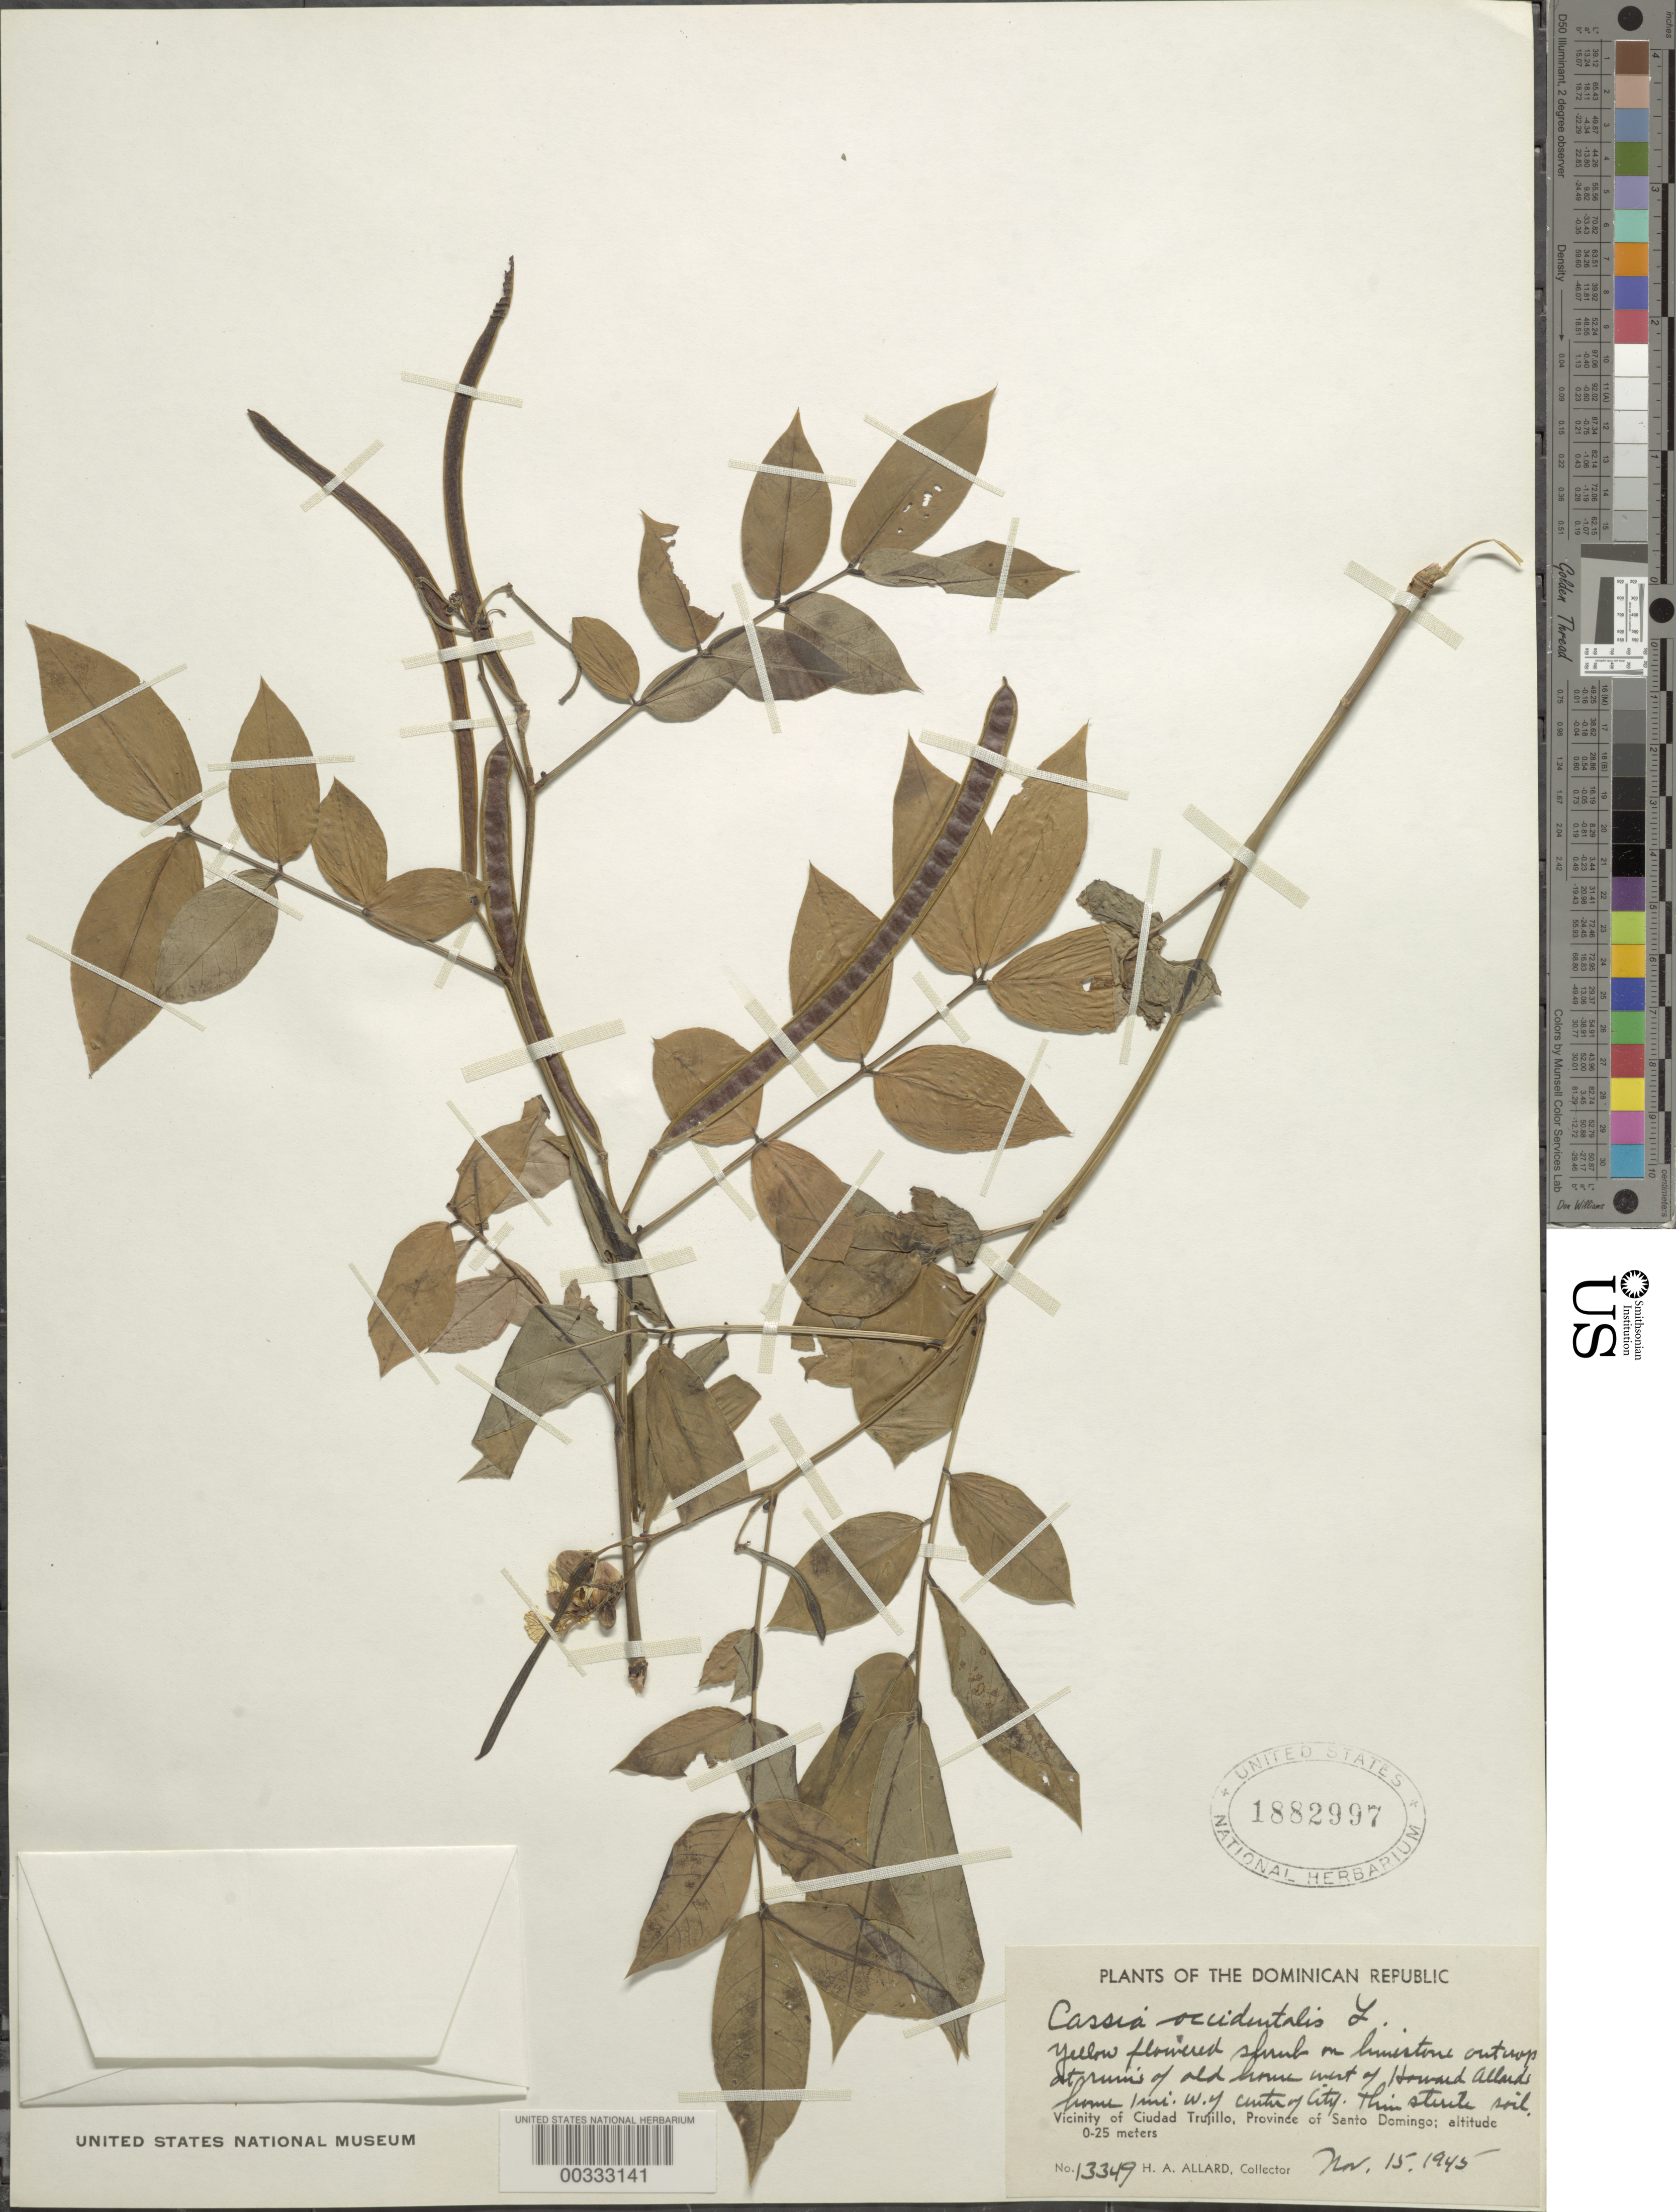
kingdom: Plantae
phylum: Tracheophyta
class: Magnoliopsida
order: Fabales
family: Fabaceae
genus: Senna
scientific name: Senna occidentalis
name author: (L.) Link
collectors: H. A. Allard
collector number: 13349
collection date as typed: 15 Nov 1945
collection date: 1945-11-15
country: Dominican Republic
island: Hispaniola Island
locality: Ruins of old house w of h. allard's home, 1 mi w of center of city; vicinity of santo domingo city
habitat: On limestone outcrop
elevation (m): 0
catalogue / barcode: US 1882997